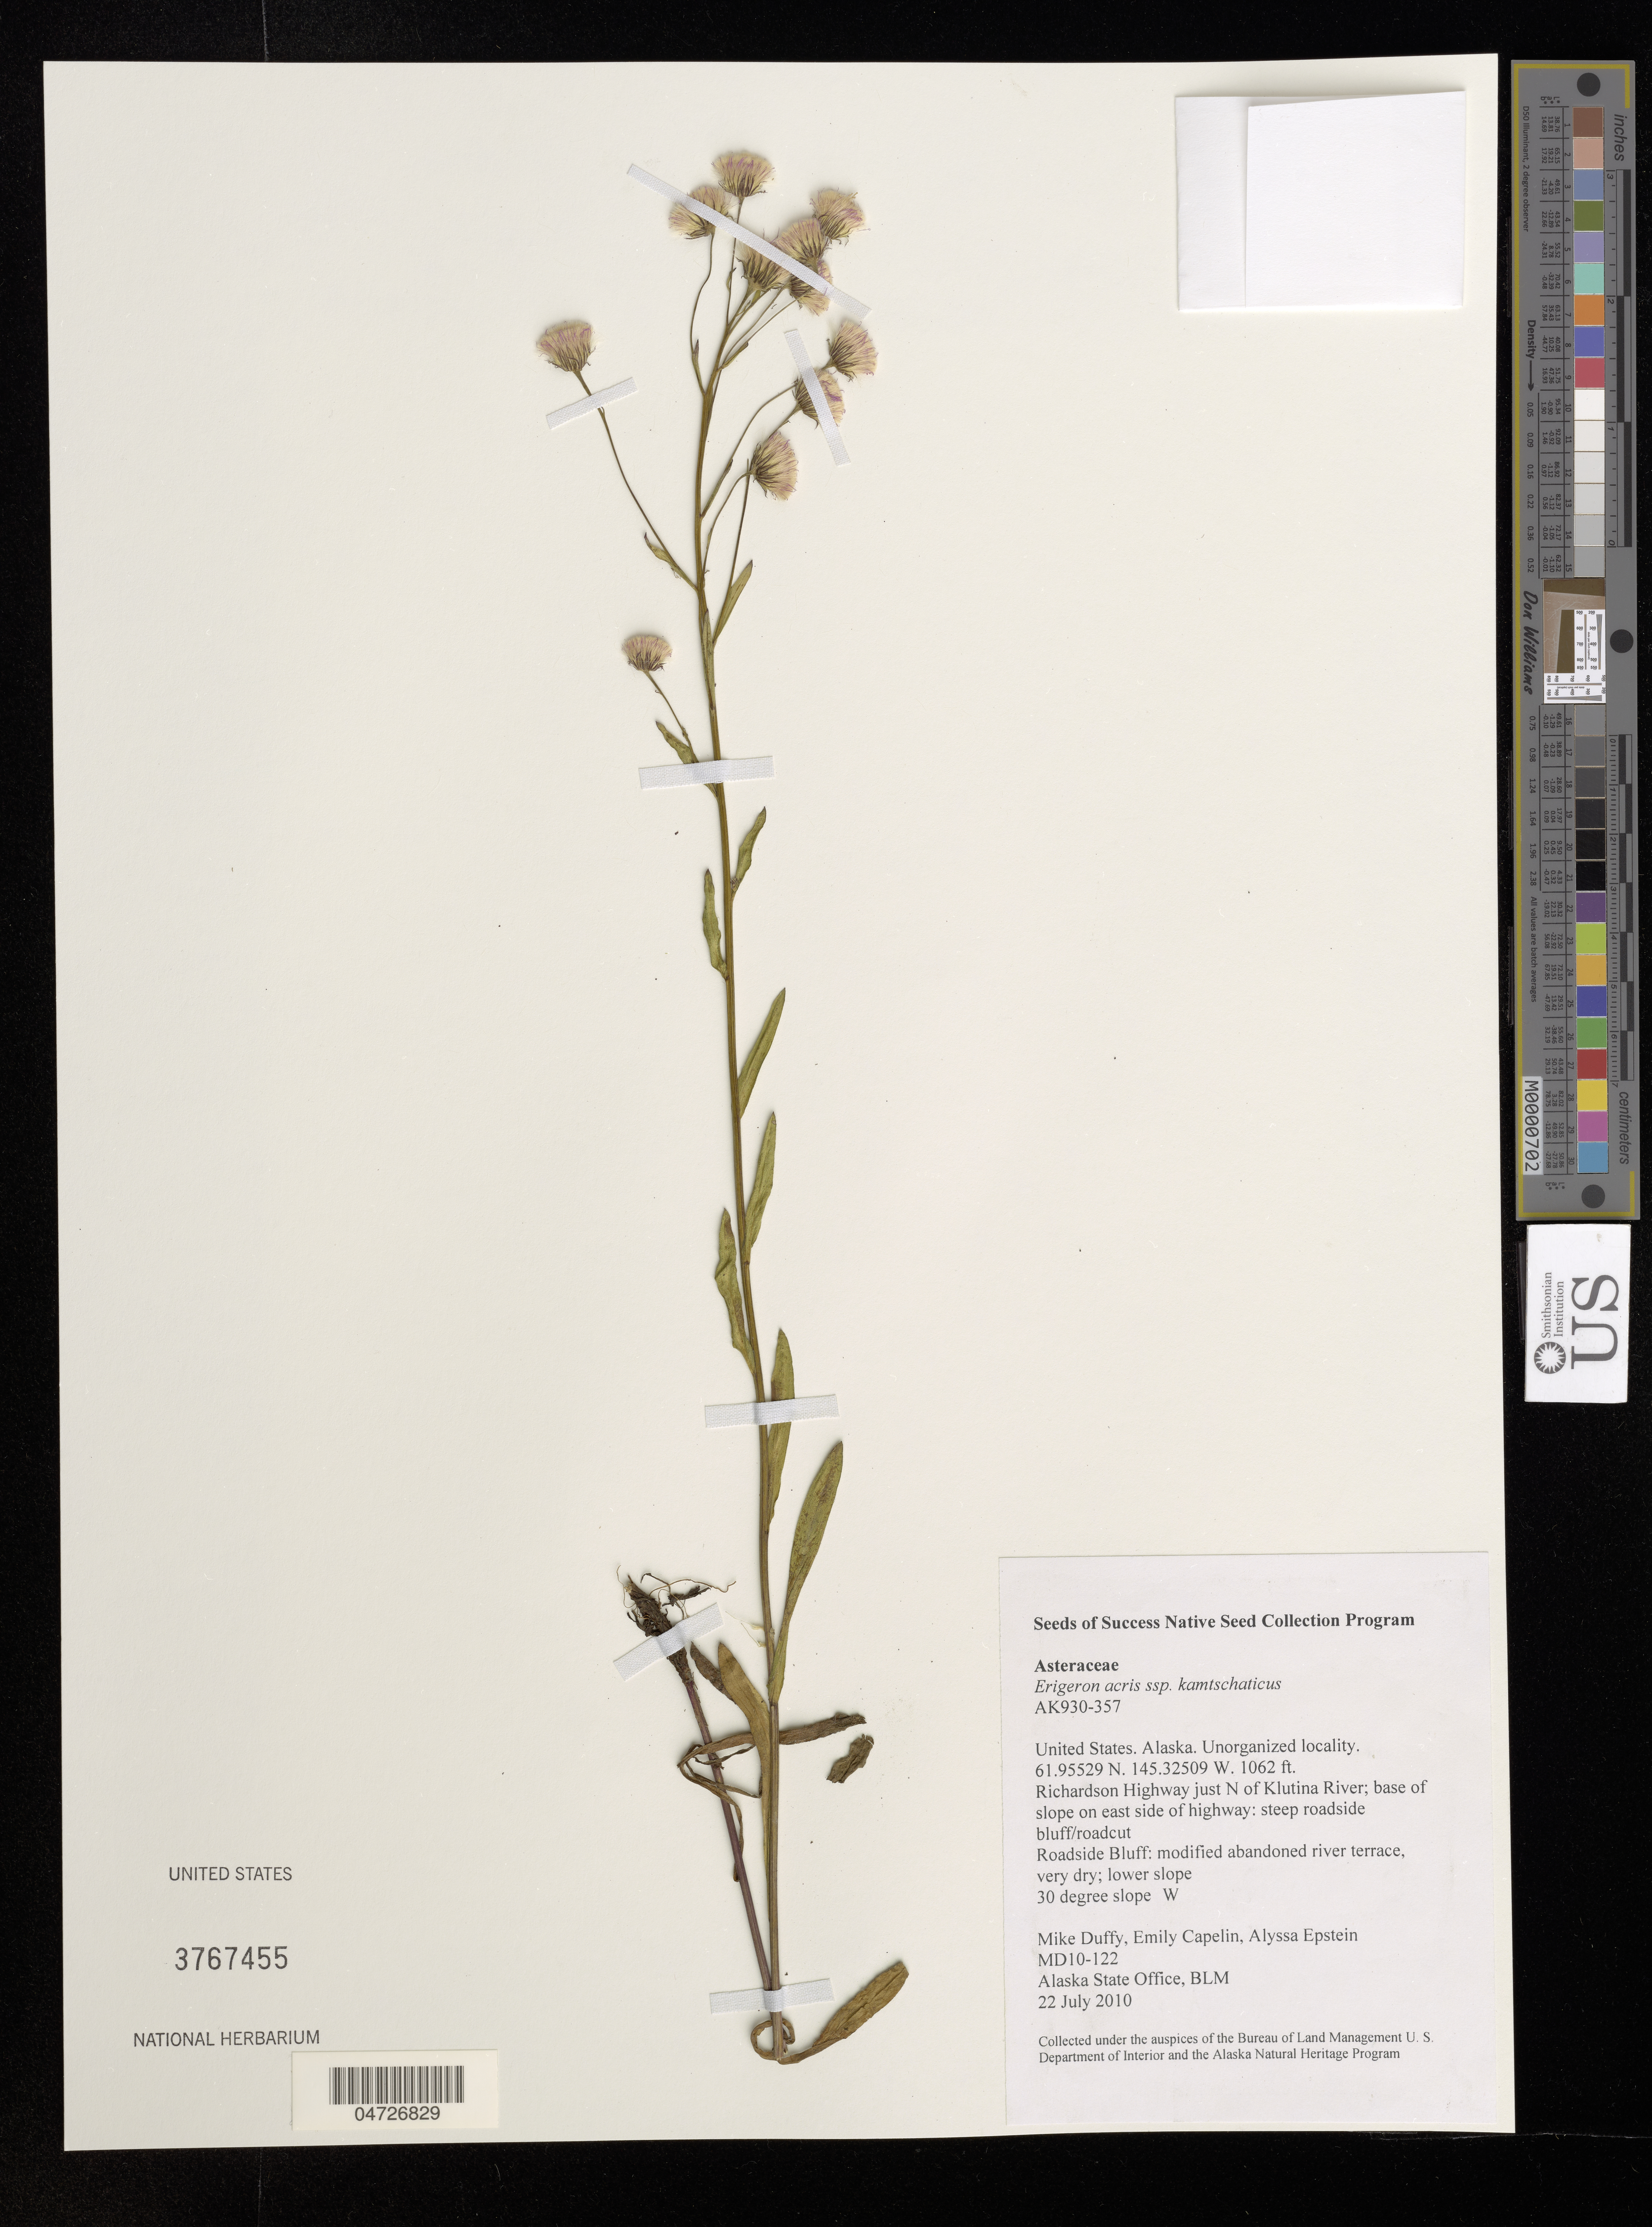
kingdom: Plantae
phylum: Tracheophyta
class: Magnoliopsida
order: Asterales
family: Asteraceae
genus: Erigeron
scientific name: Erigeron acris subsp. kamtschaticus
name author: (DC.) H. Hara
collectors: M. Duffy, E. Capelin & A. Epstein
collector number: MD10-122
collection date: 2010-07-22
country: United States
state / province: Alaska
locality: Unorganized locality. Richardson Highway just N of Klutina River; base of slope on east side of highway: steep roadside bluff/roadcut.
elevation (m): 324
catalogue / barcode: US 3767455